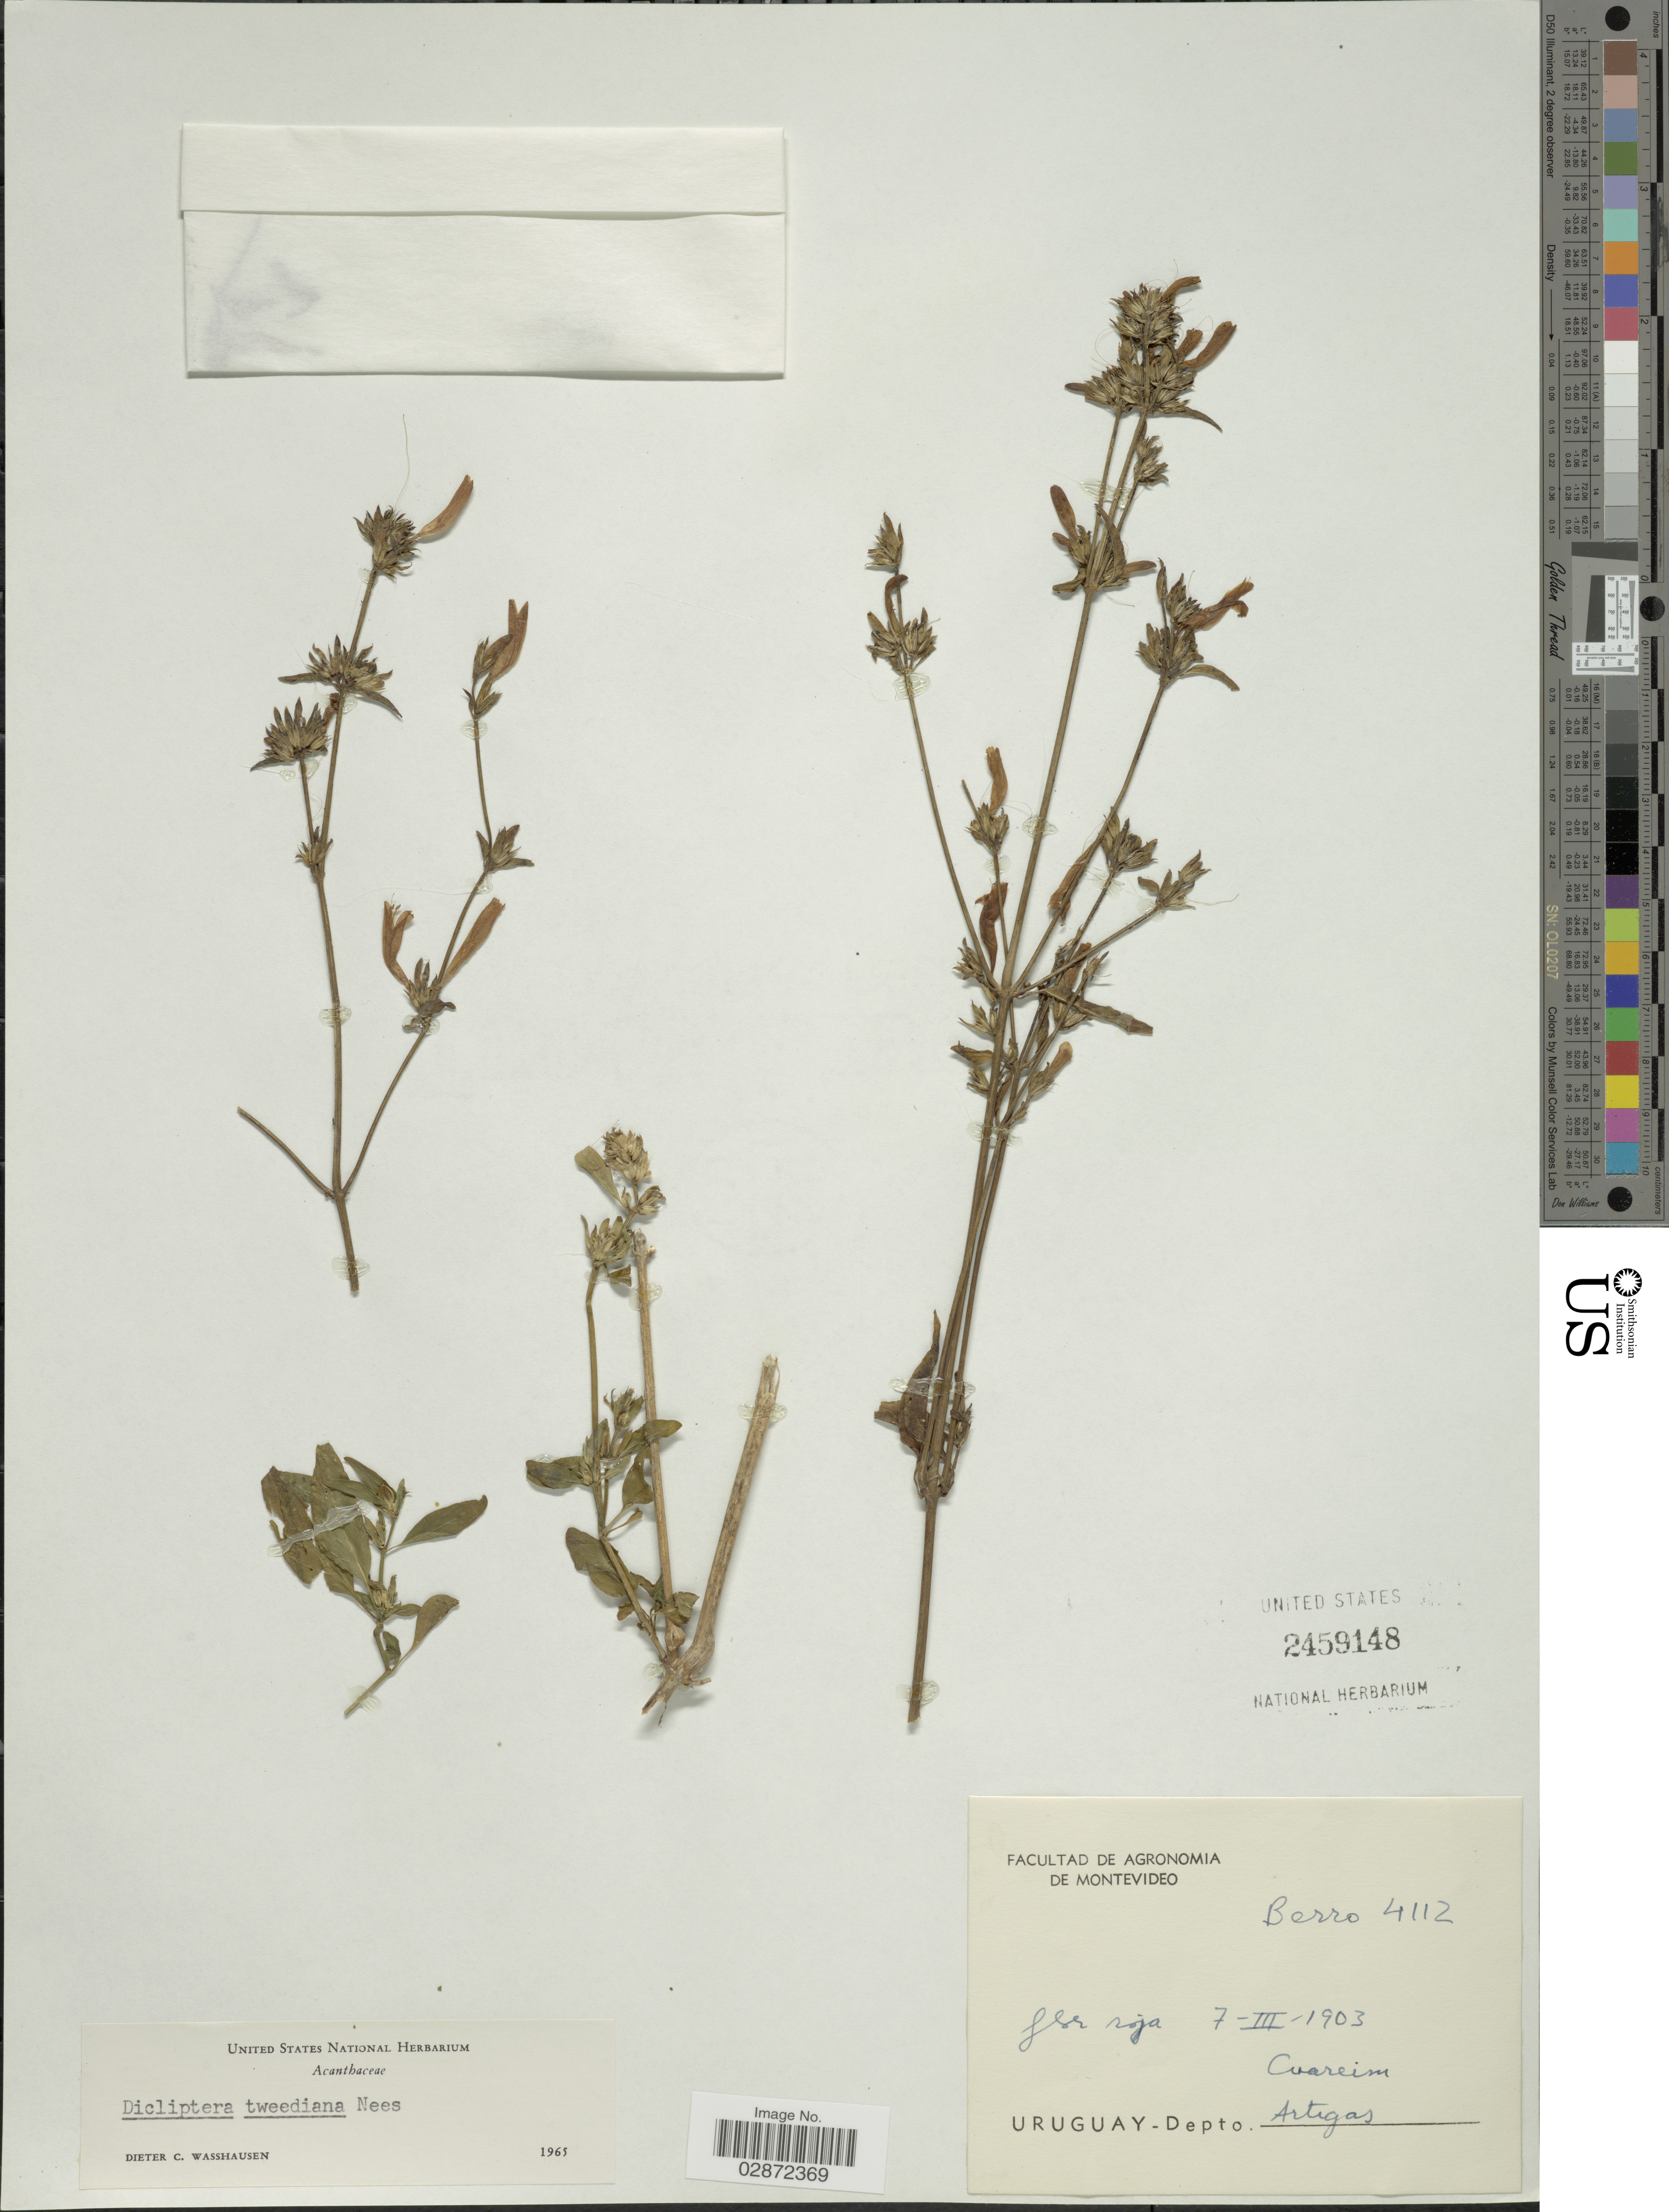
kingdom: Plantae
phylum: Tracheophyta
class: Magnoliopsida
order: Lamiales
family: Acanthaceae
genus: Dicliptera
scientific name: Dicliptera squarrosa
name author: Nees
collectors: Berro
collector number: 4112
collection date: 1903-03-07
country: Uruguay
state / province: Artigas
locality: Cuareim. Depto. Artigas.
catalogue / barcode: US 2459148